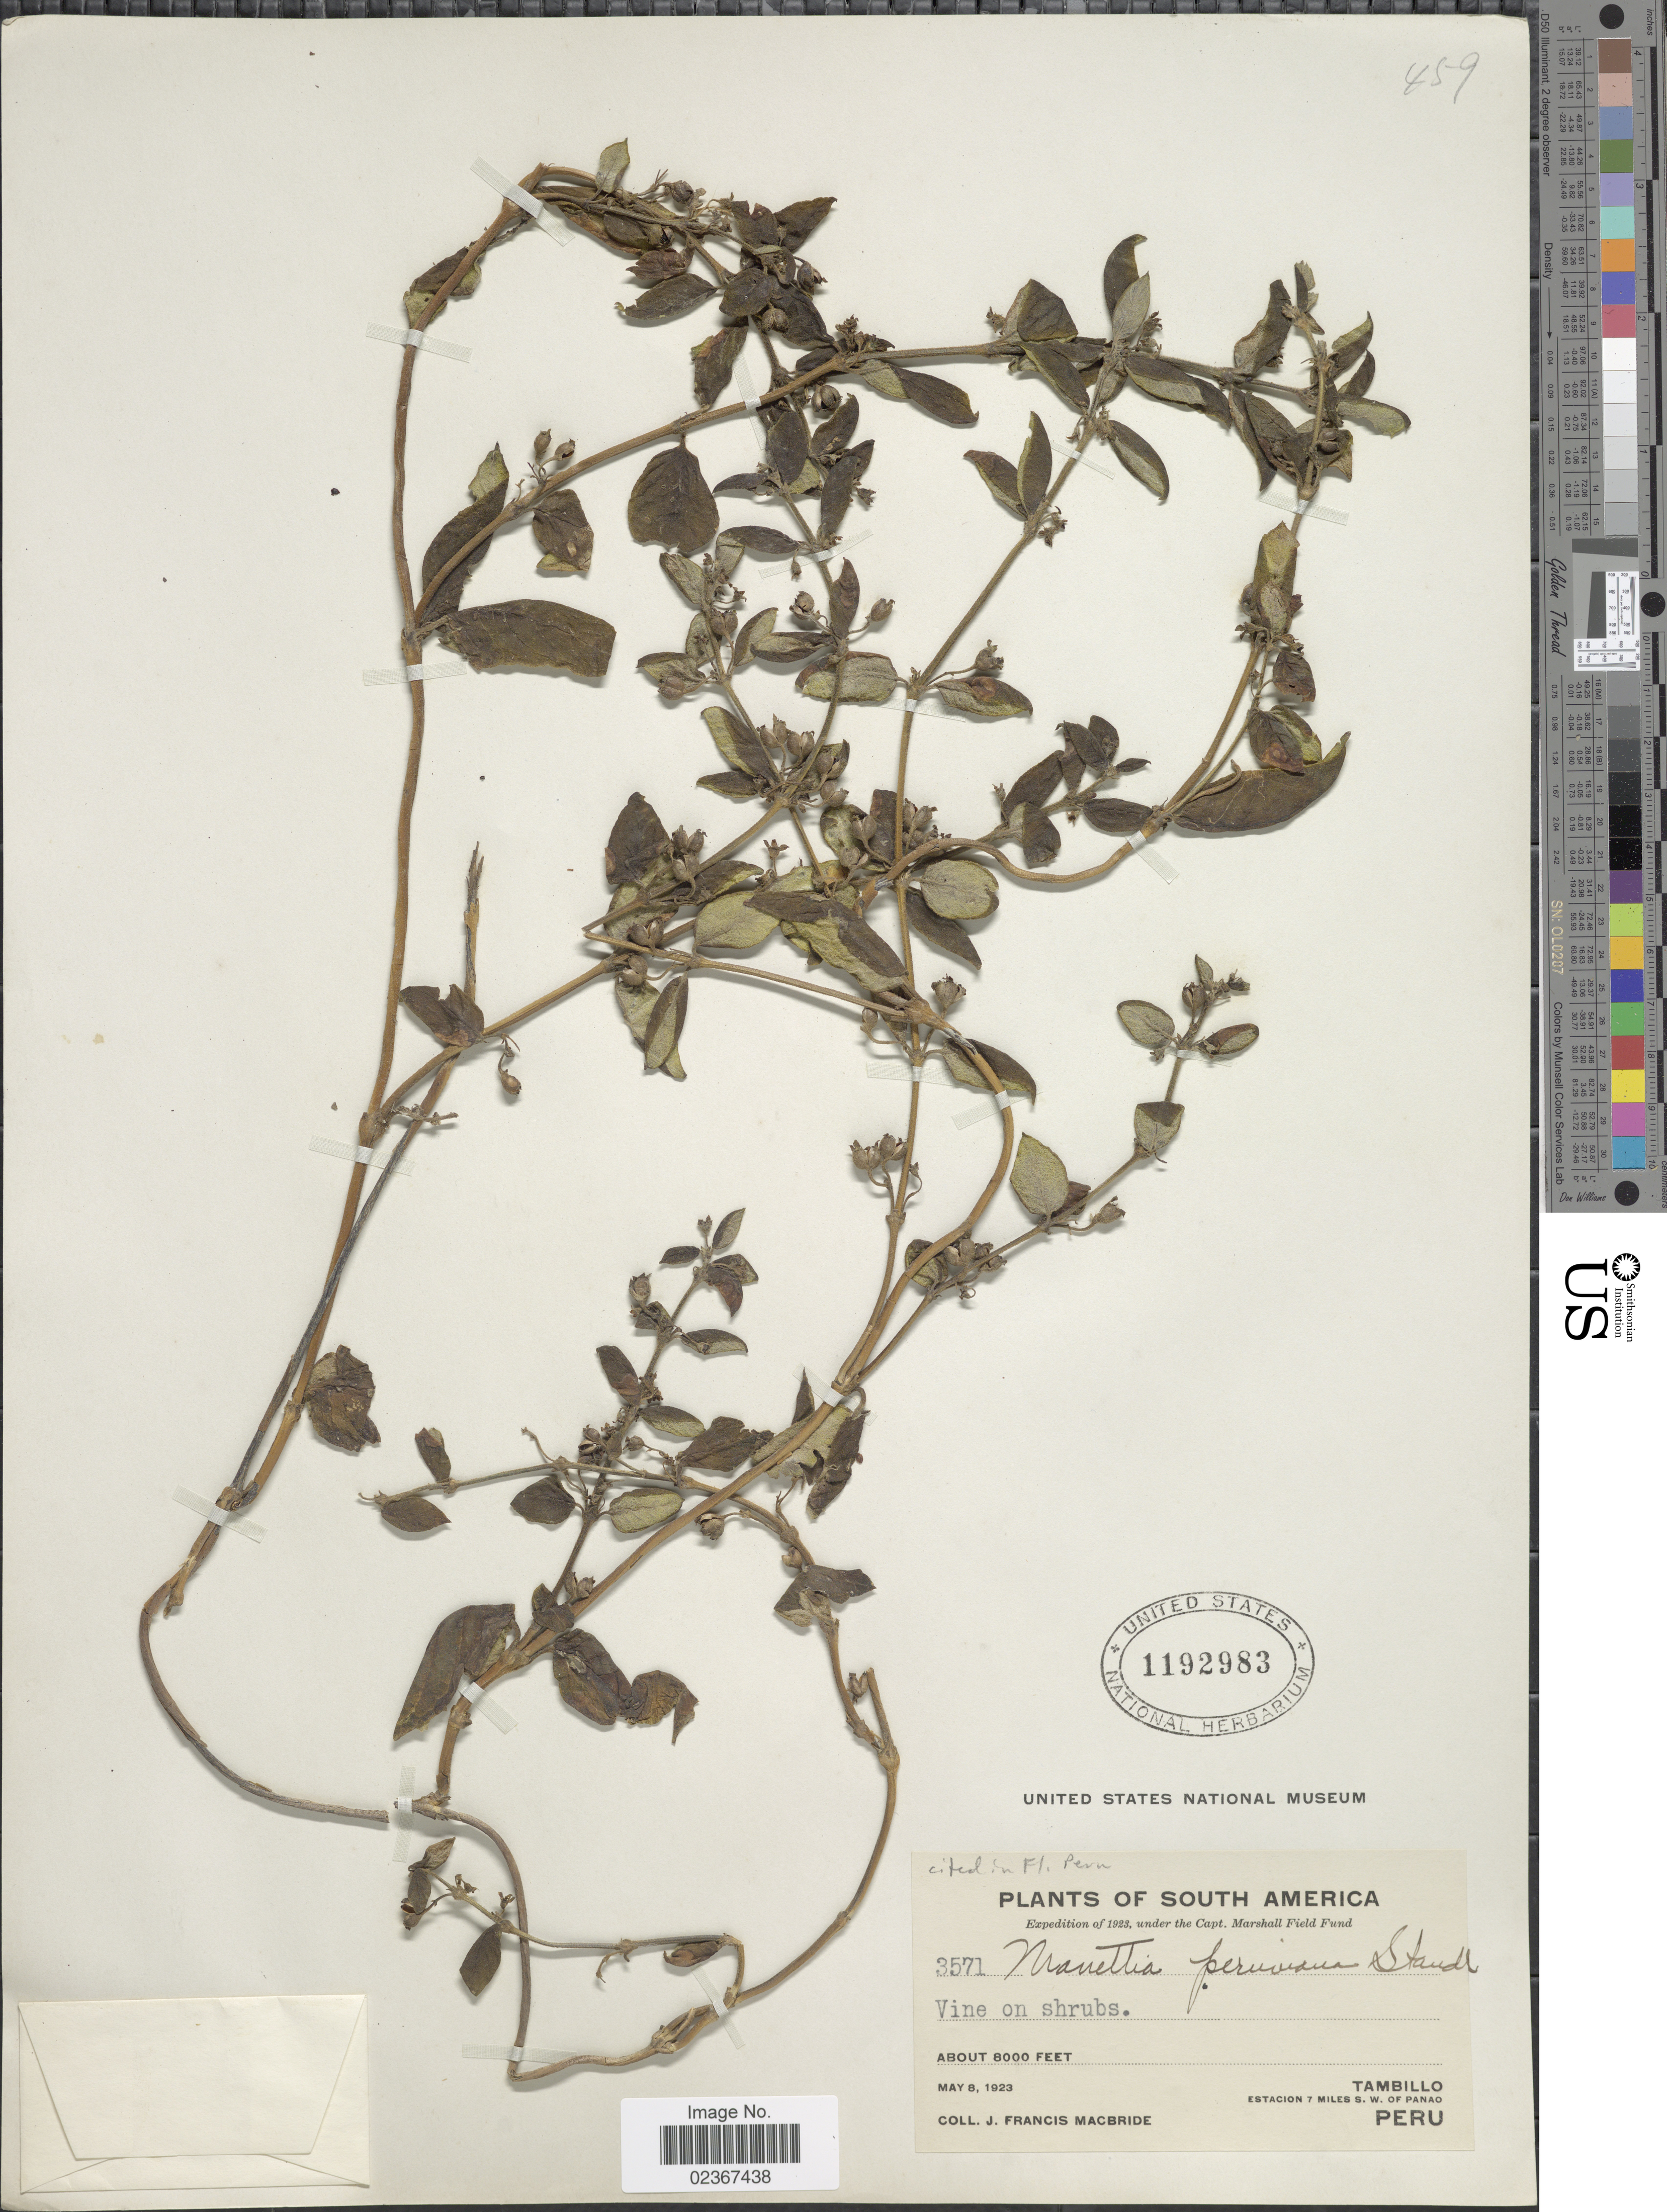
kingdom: Plantae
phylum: Tracheophyta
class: Magnoliopsida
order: Gentianales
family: Rubiaceae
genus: Manettia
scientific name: Manettia peruviana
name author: Standl.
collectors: J. F. Macbride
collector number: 3571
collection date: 1923-05-08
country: Peru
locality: Tambillo. Estacion 7 miles s.w. of Panao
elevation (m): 2438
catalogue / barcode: US 1192983